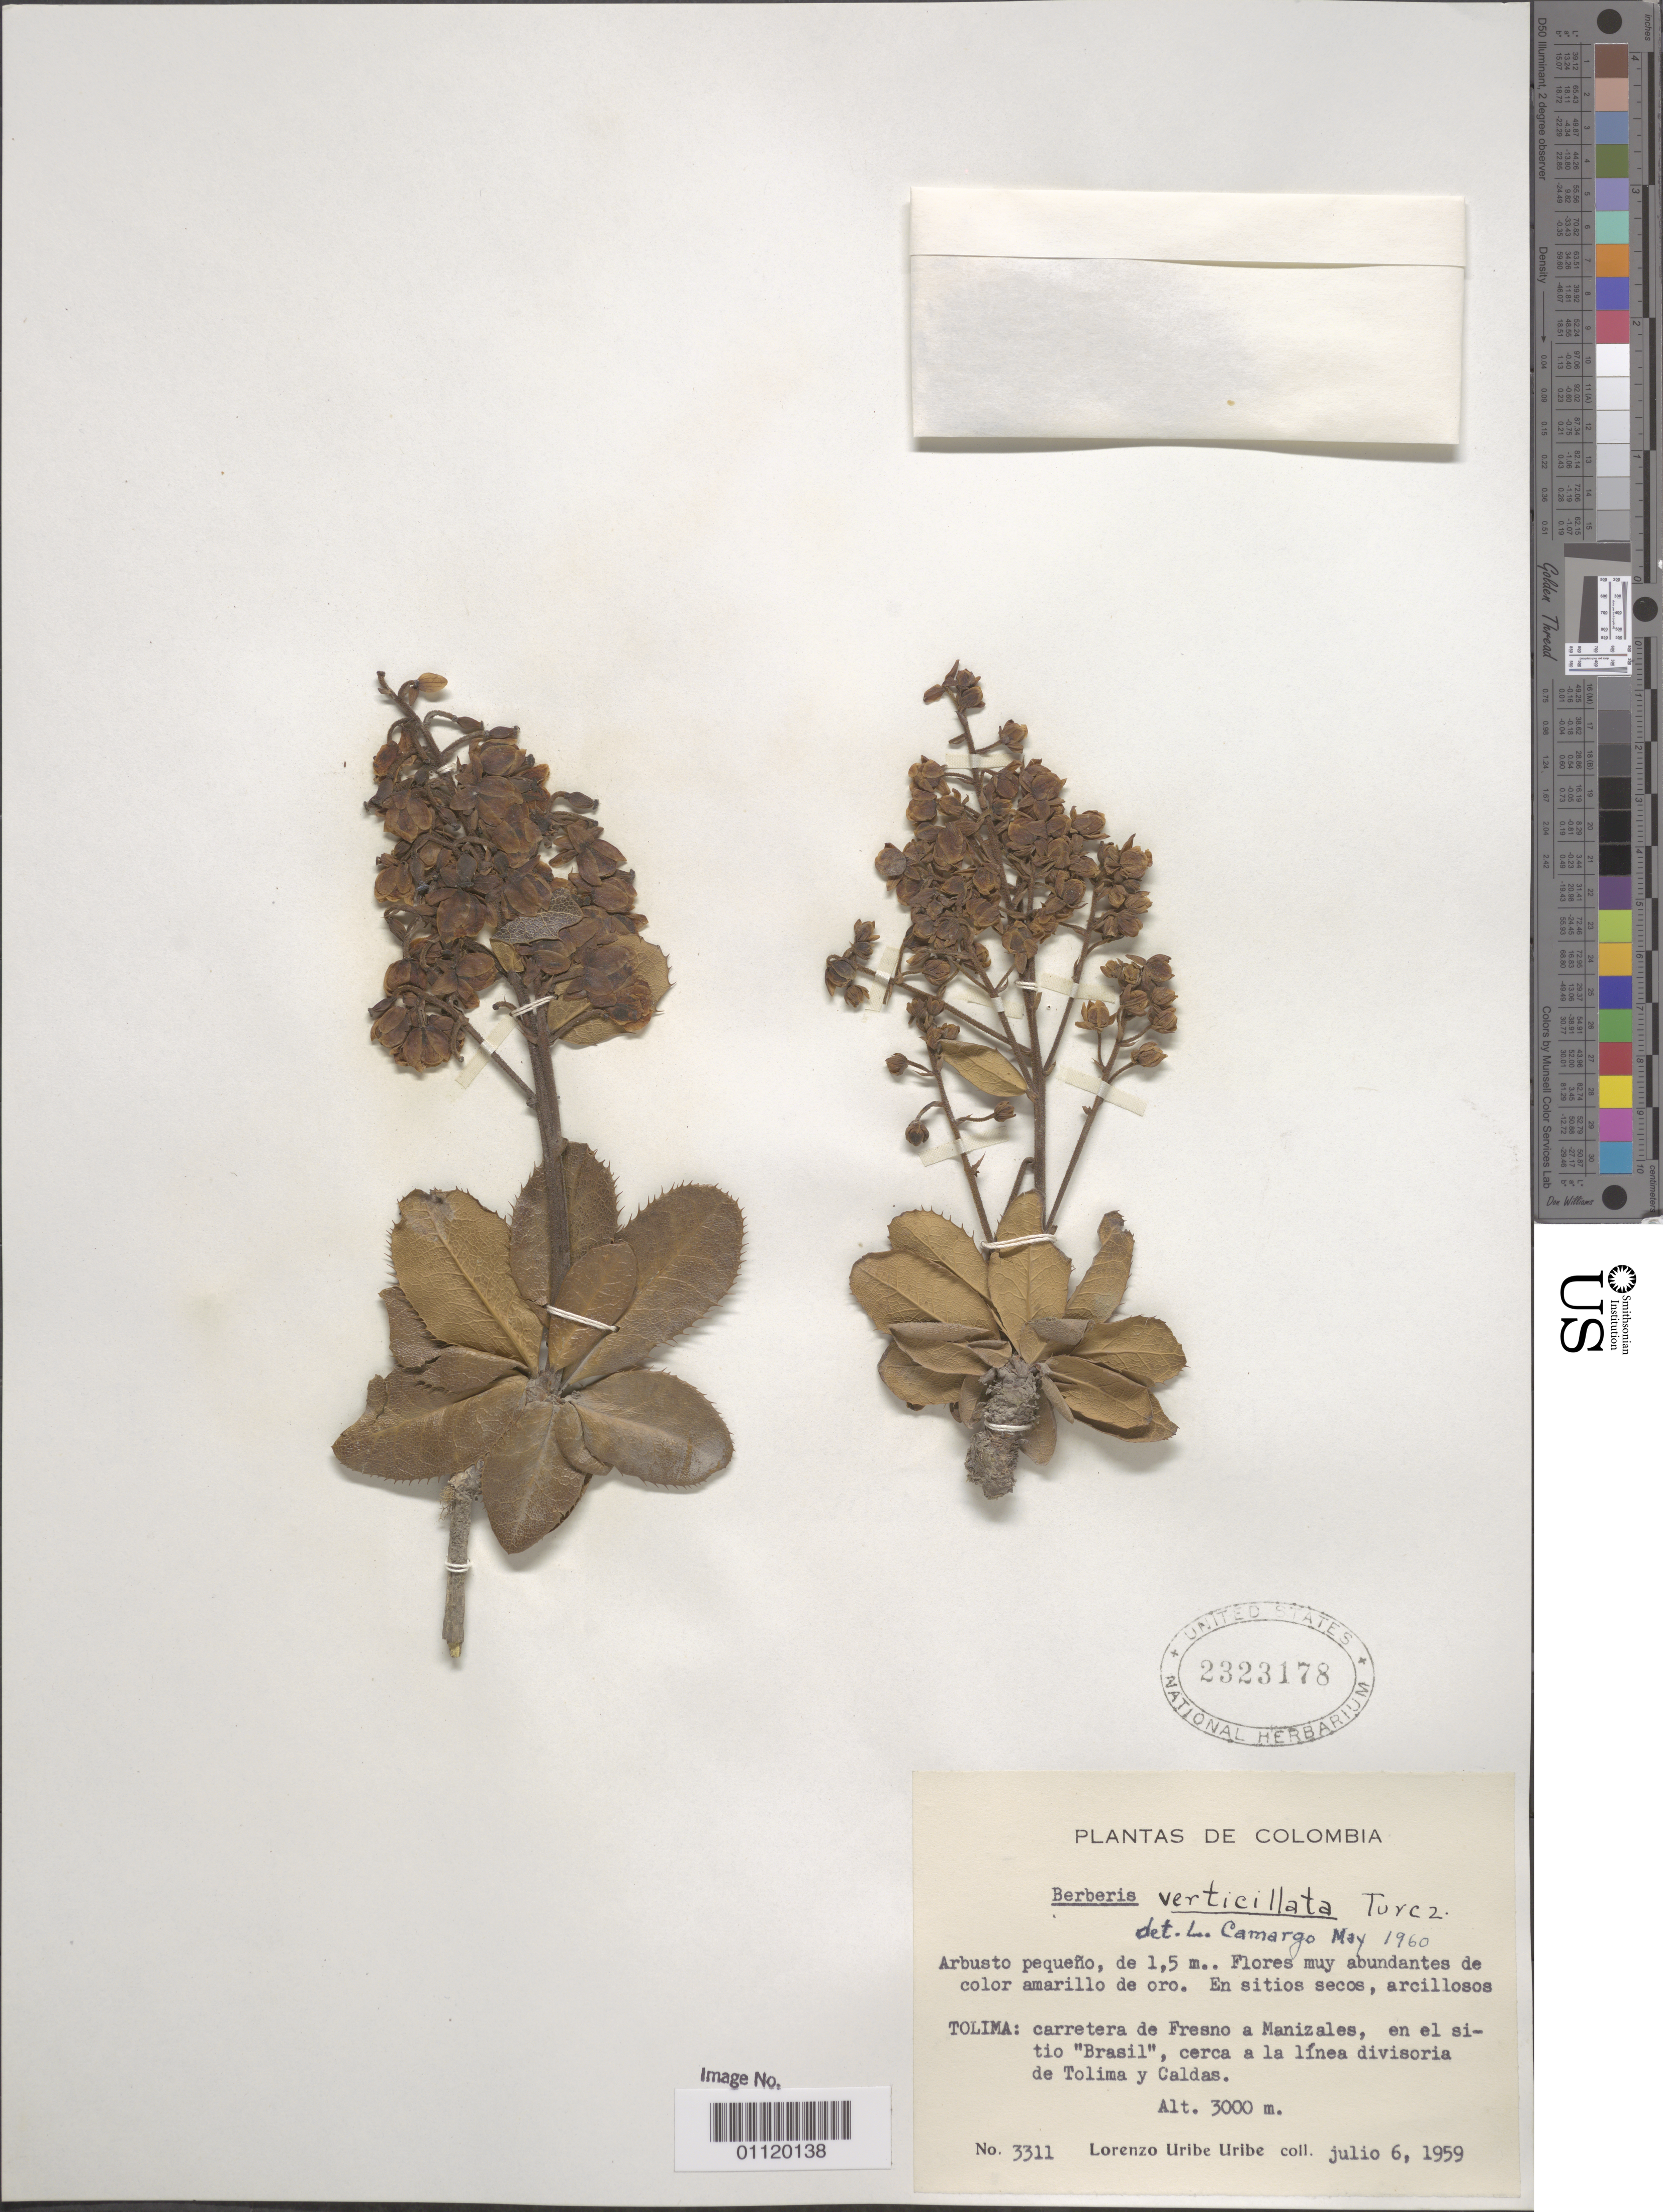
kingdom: Plantae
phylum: Tracheophyta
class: Magnoliopsida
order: Ranunculales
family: Berberidaceae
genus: Berberis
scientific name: Berberis verticillata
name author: Turcz.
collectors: L. Uribe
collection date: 1959-07-06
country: Colombia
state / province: Tolima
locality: Road from Fresno to Manizales, on the site of "Brazil," near the dividing line between Tolima and Caldas.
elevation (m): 3000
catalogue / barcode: US 2323178